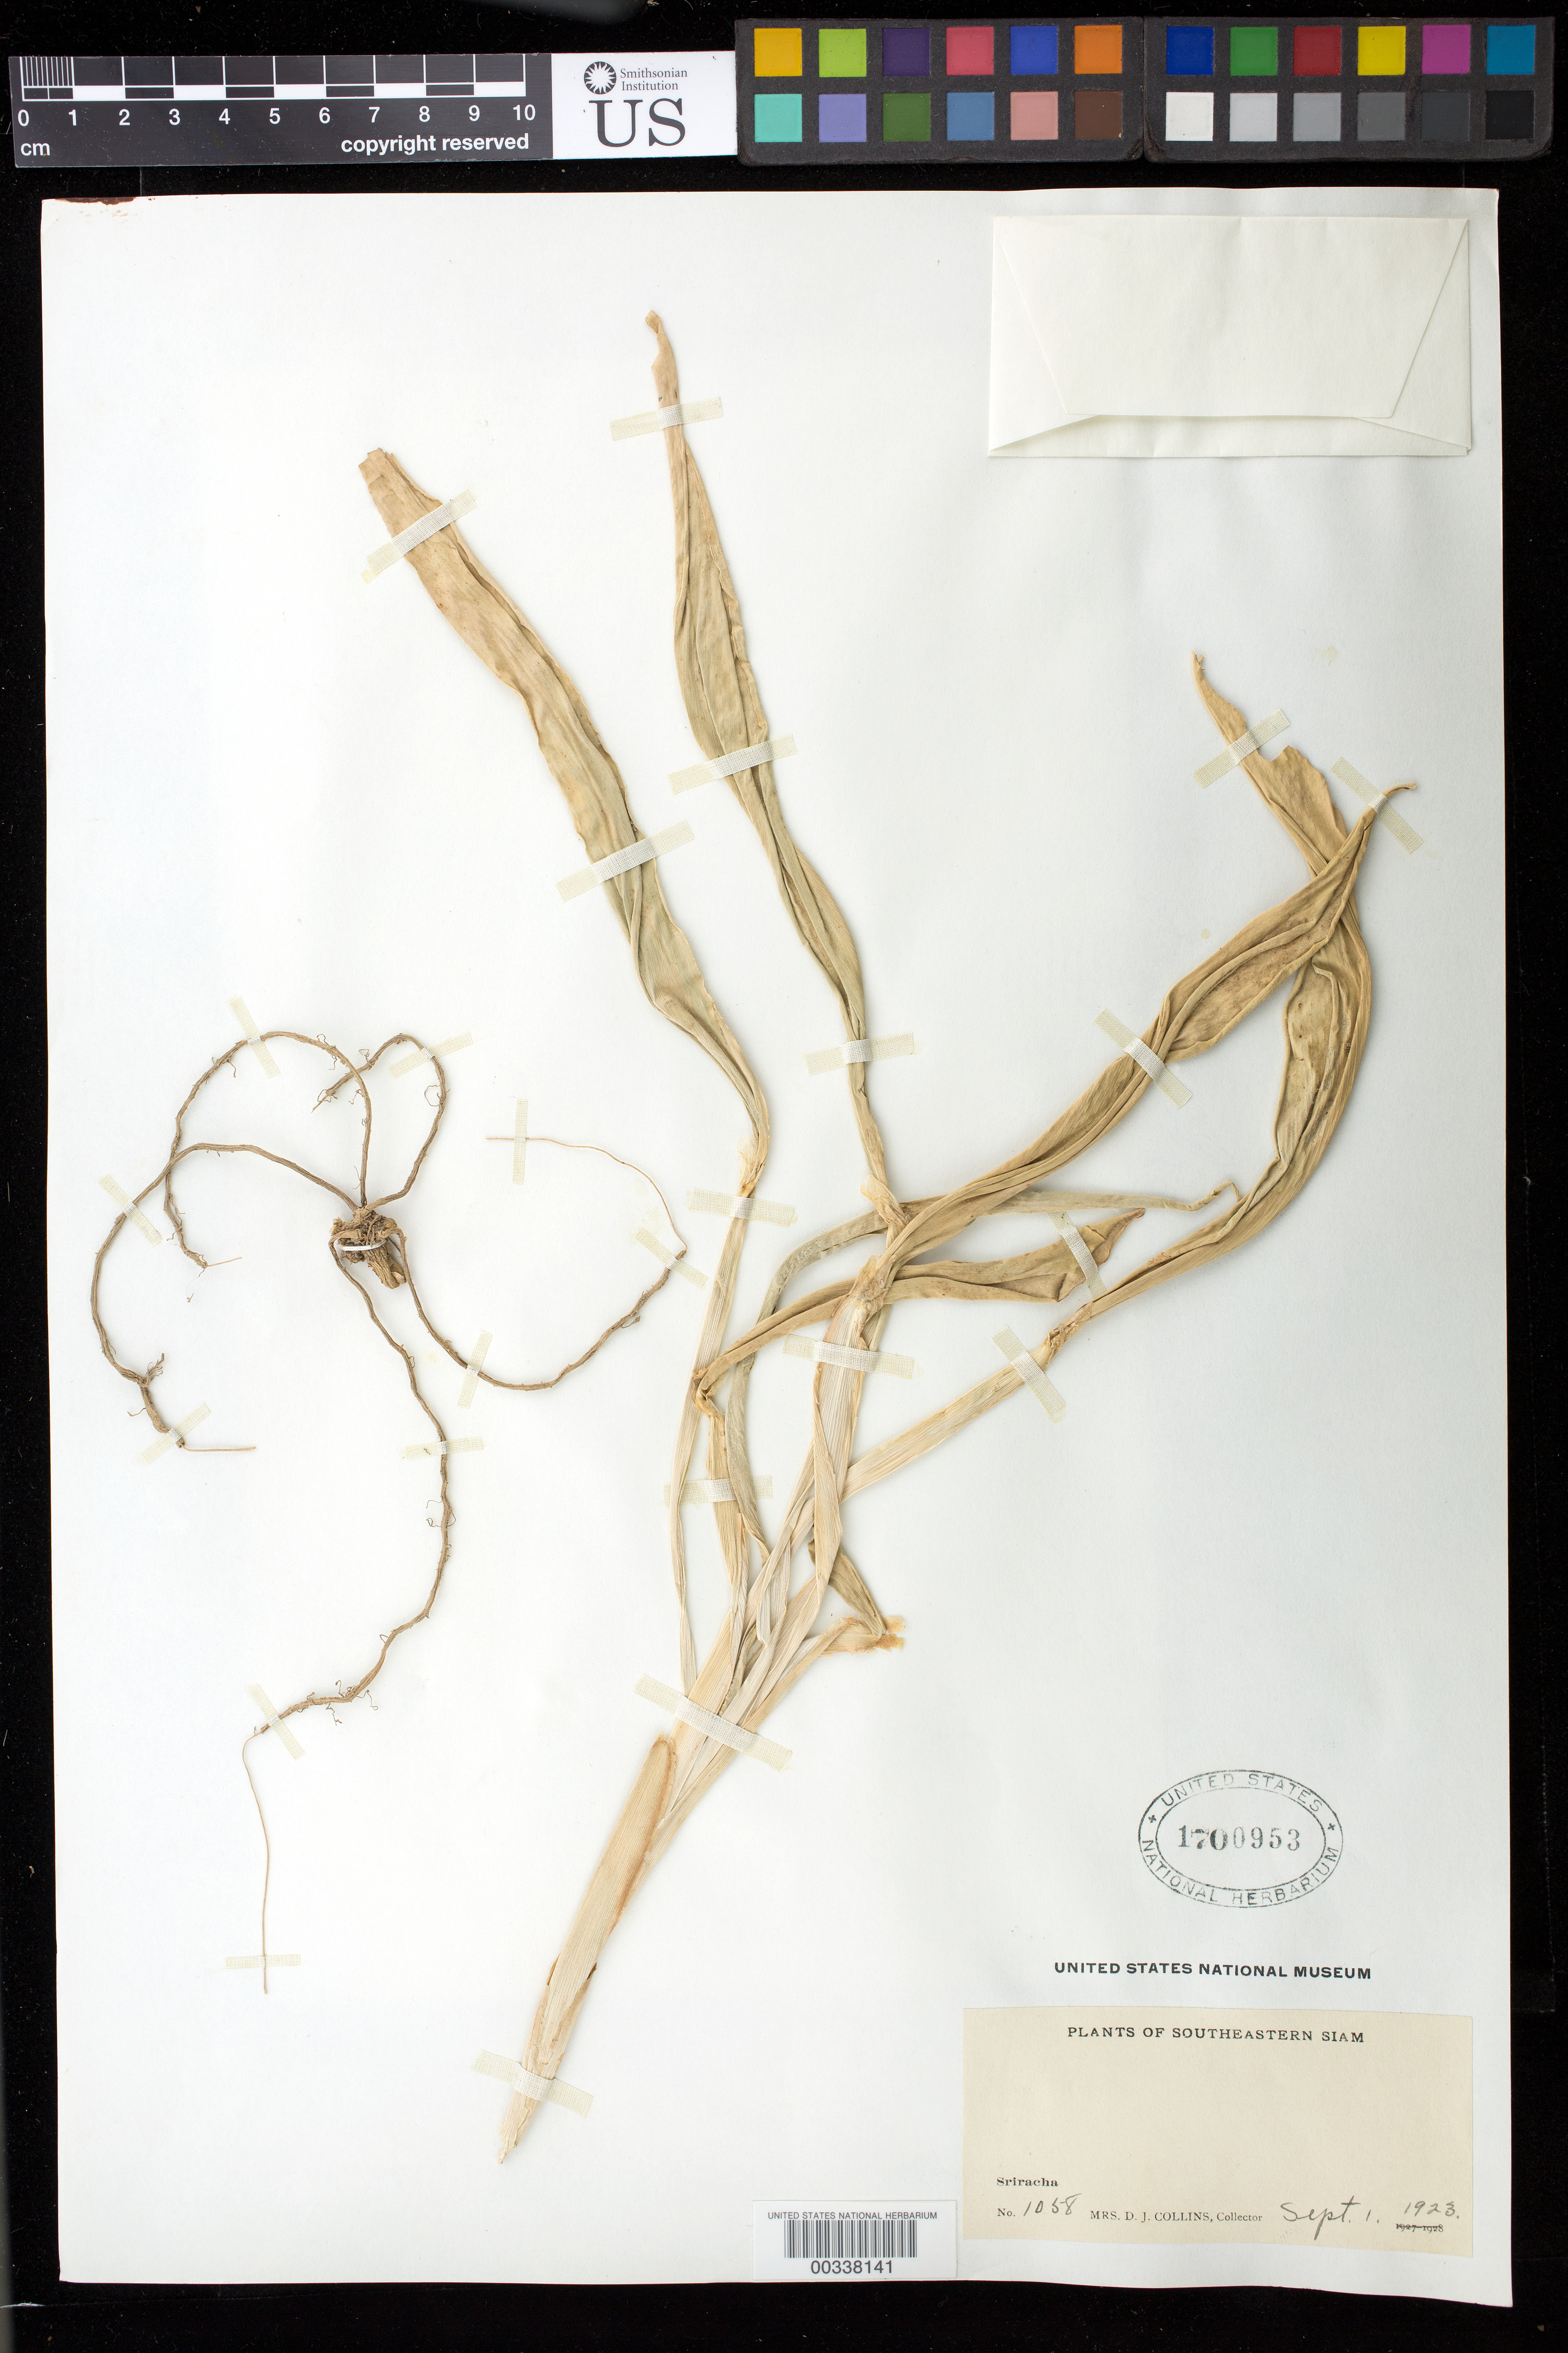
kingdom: Plantae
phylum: Tracheophyta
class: Liliopsida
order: Zingiberales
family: Zingiberaceae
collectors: J. Collins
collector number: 1058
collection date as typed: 01 Sep 1923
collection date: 1923-09-01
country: Thailand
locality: Plants of southeastern siam, sriracha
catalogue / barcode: US 1700953